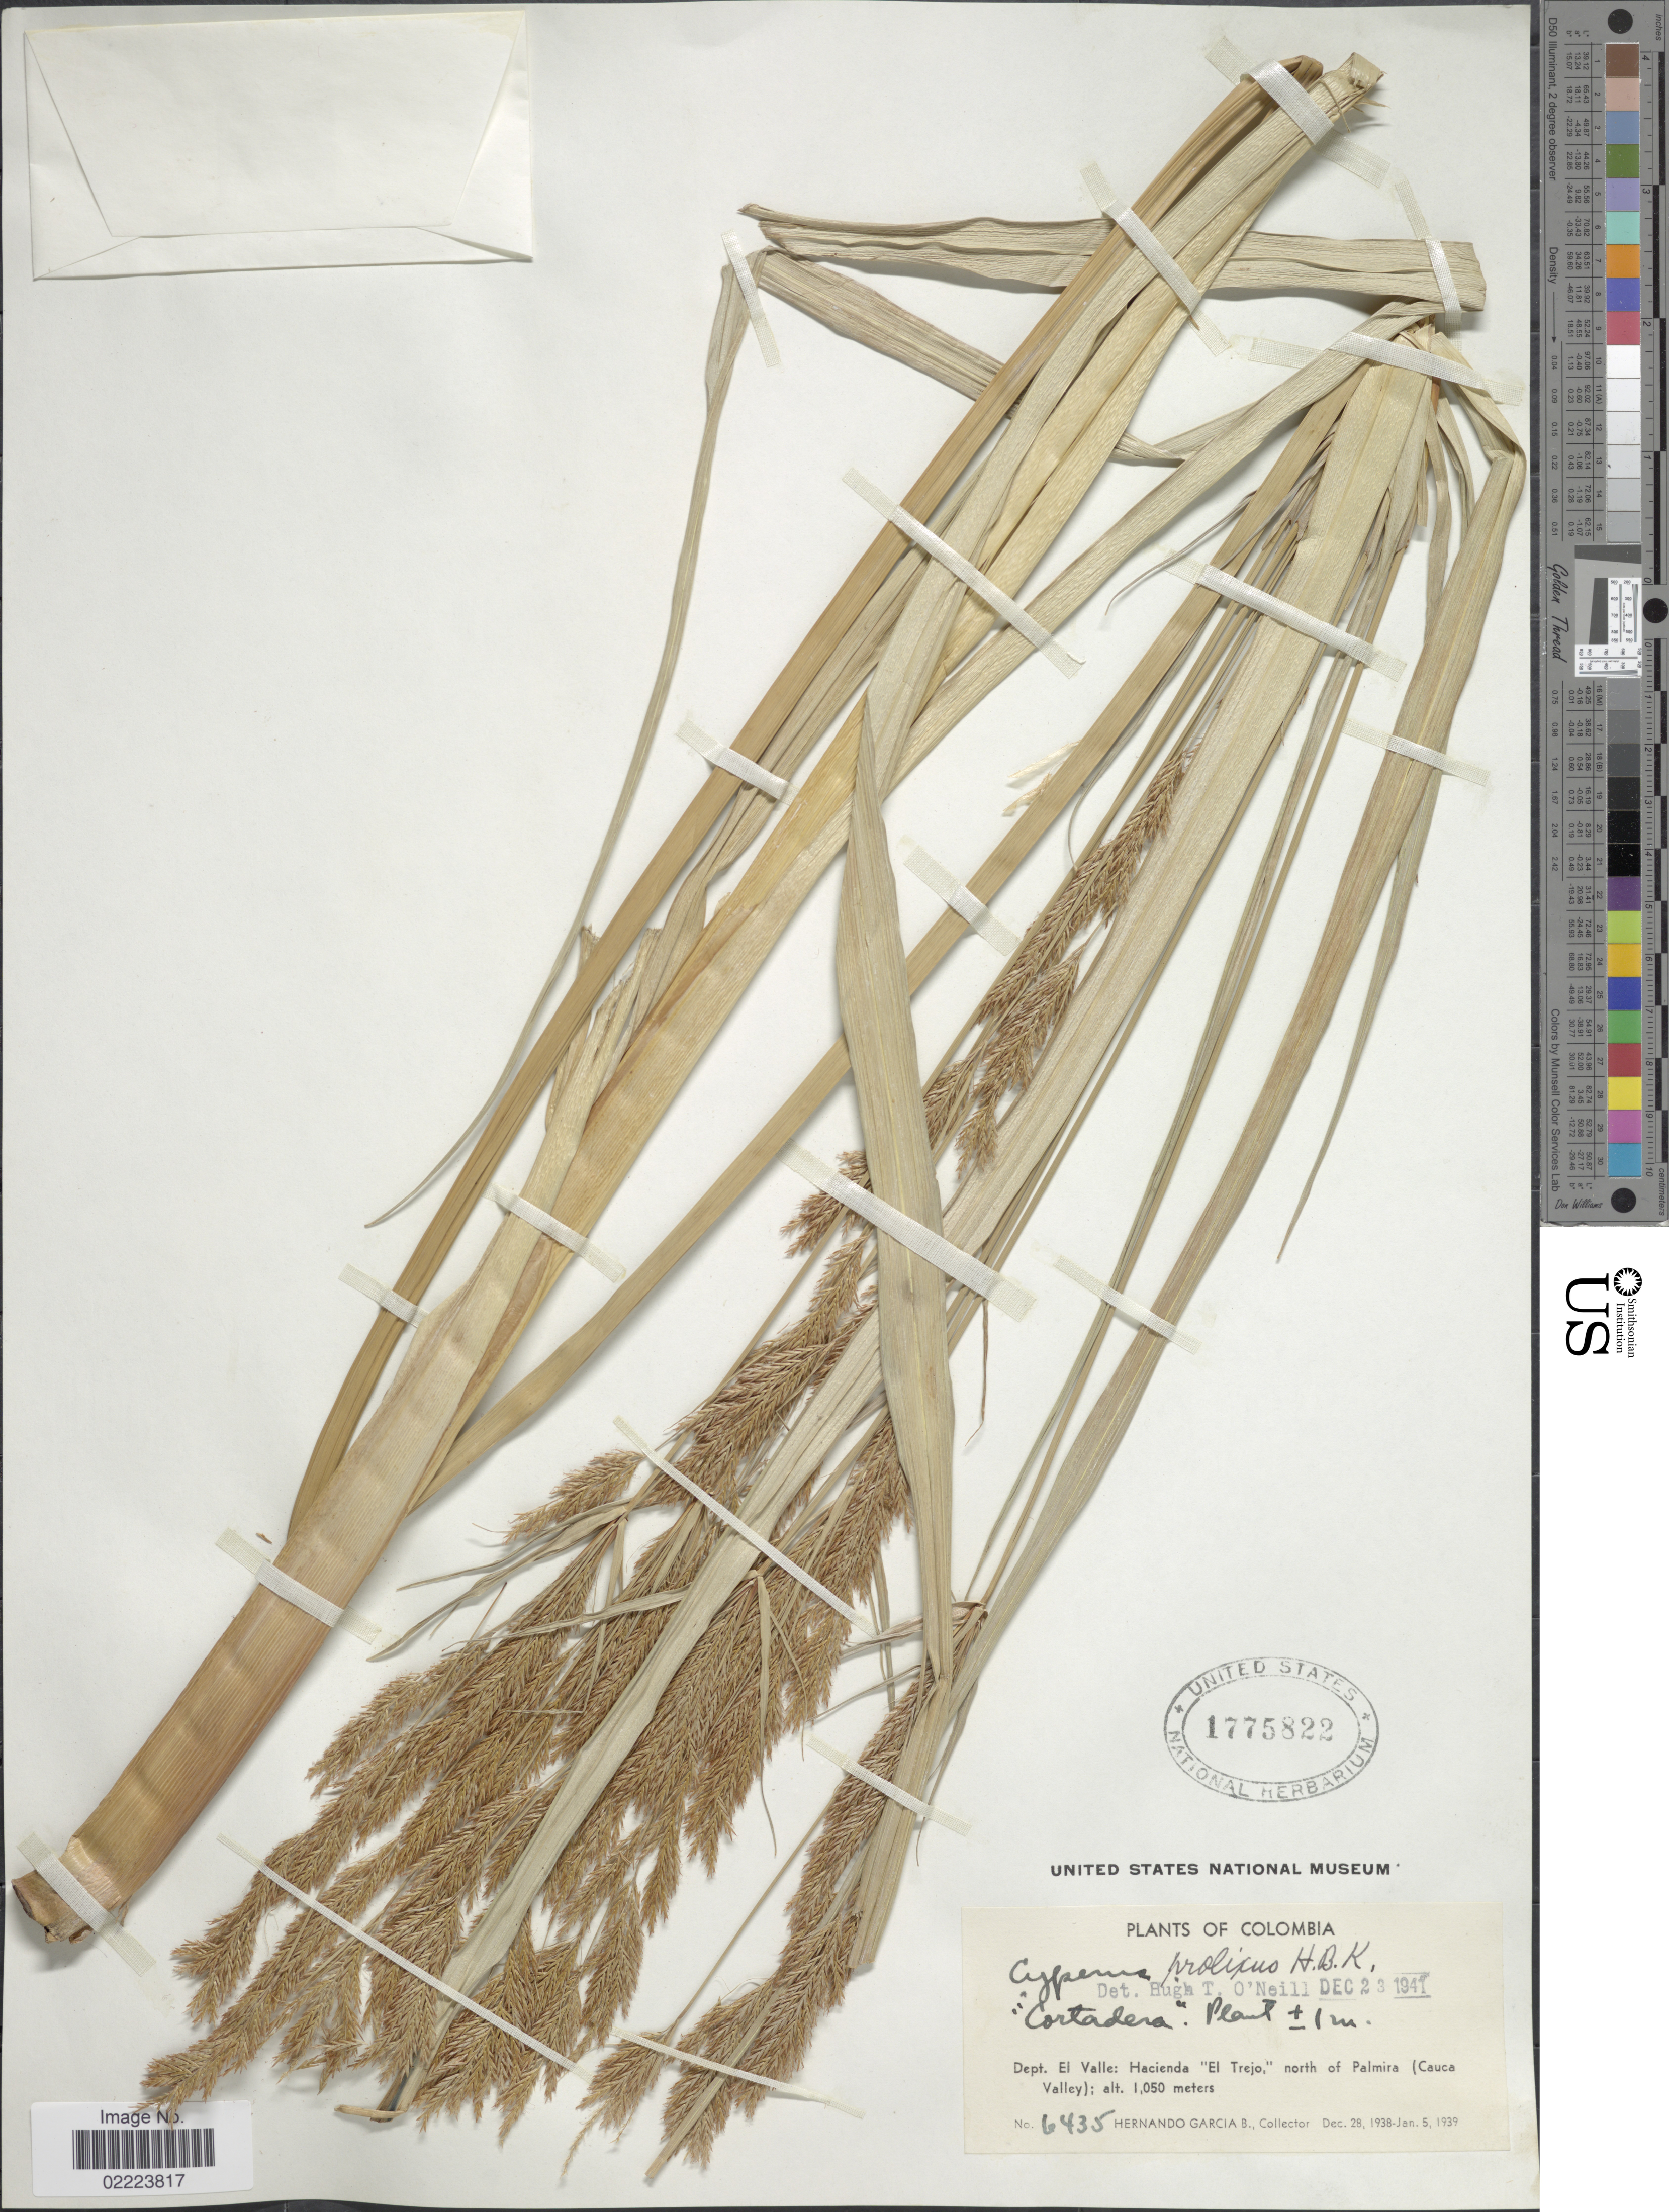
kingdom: Plantae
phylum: Tracheophyta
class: Liliopsida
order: Poales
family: Cyperaceae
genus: Cyperus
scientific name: Cyperus prolixus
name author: Kunth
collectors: H. García Barriga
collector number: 6435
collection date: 1938-12-28/1939-01-05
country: Colombia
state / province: Valle del Cauca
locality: Dept. El Valle: Hacienda "El Trejo", north of Palmira (Cauca Valley)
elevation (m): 1050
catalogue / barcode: US 1775822